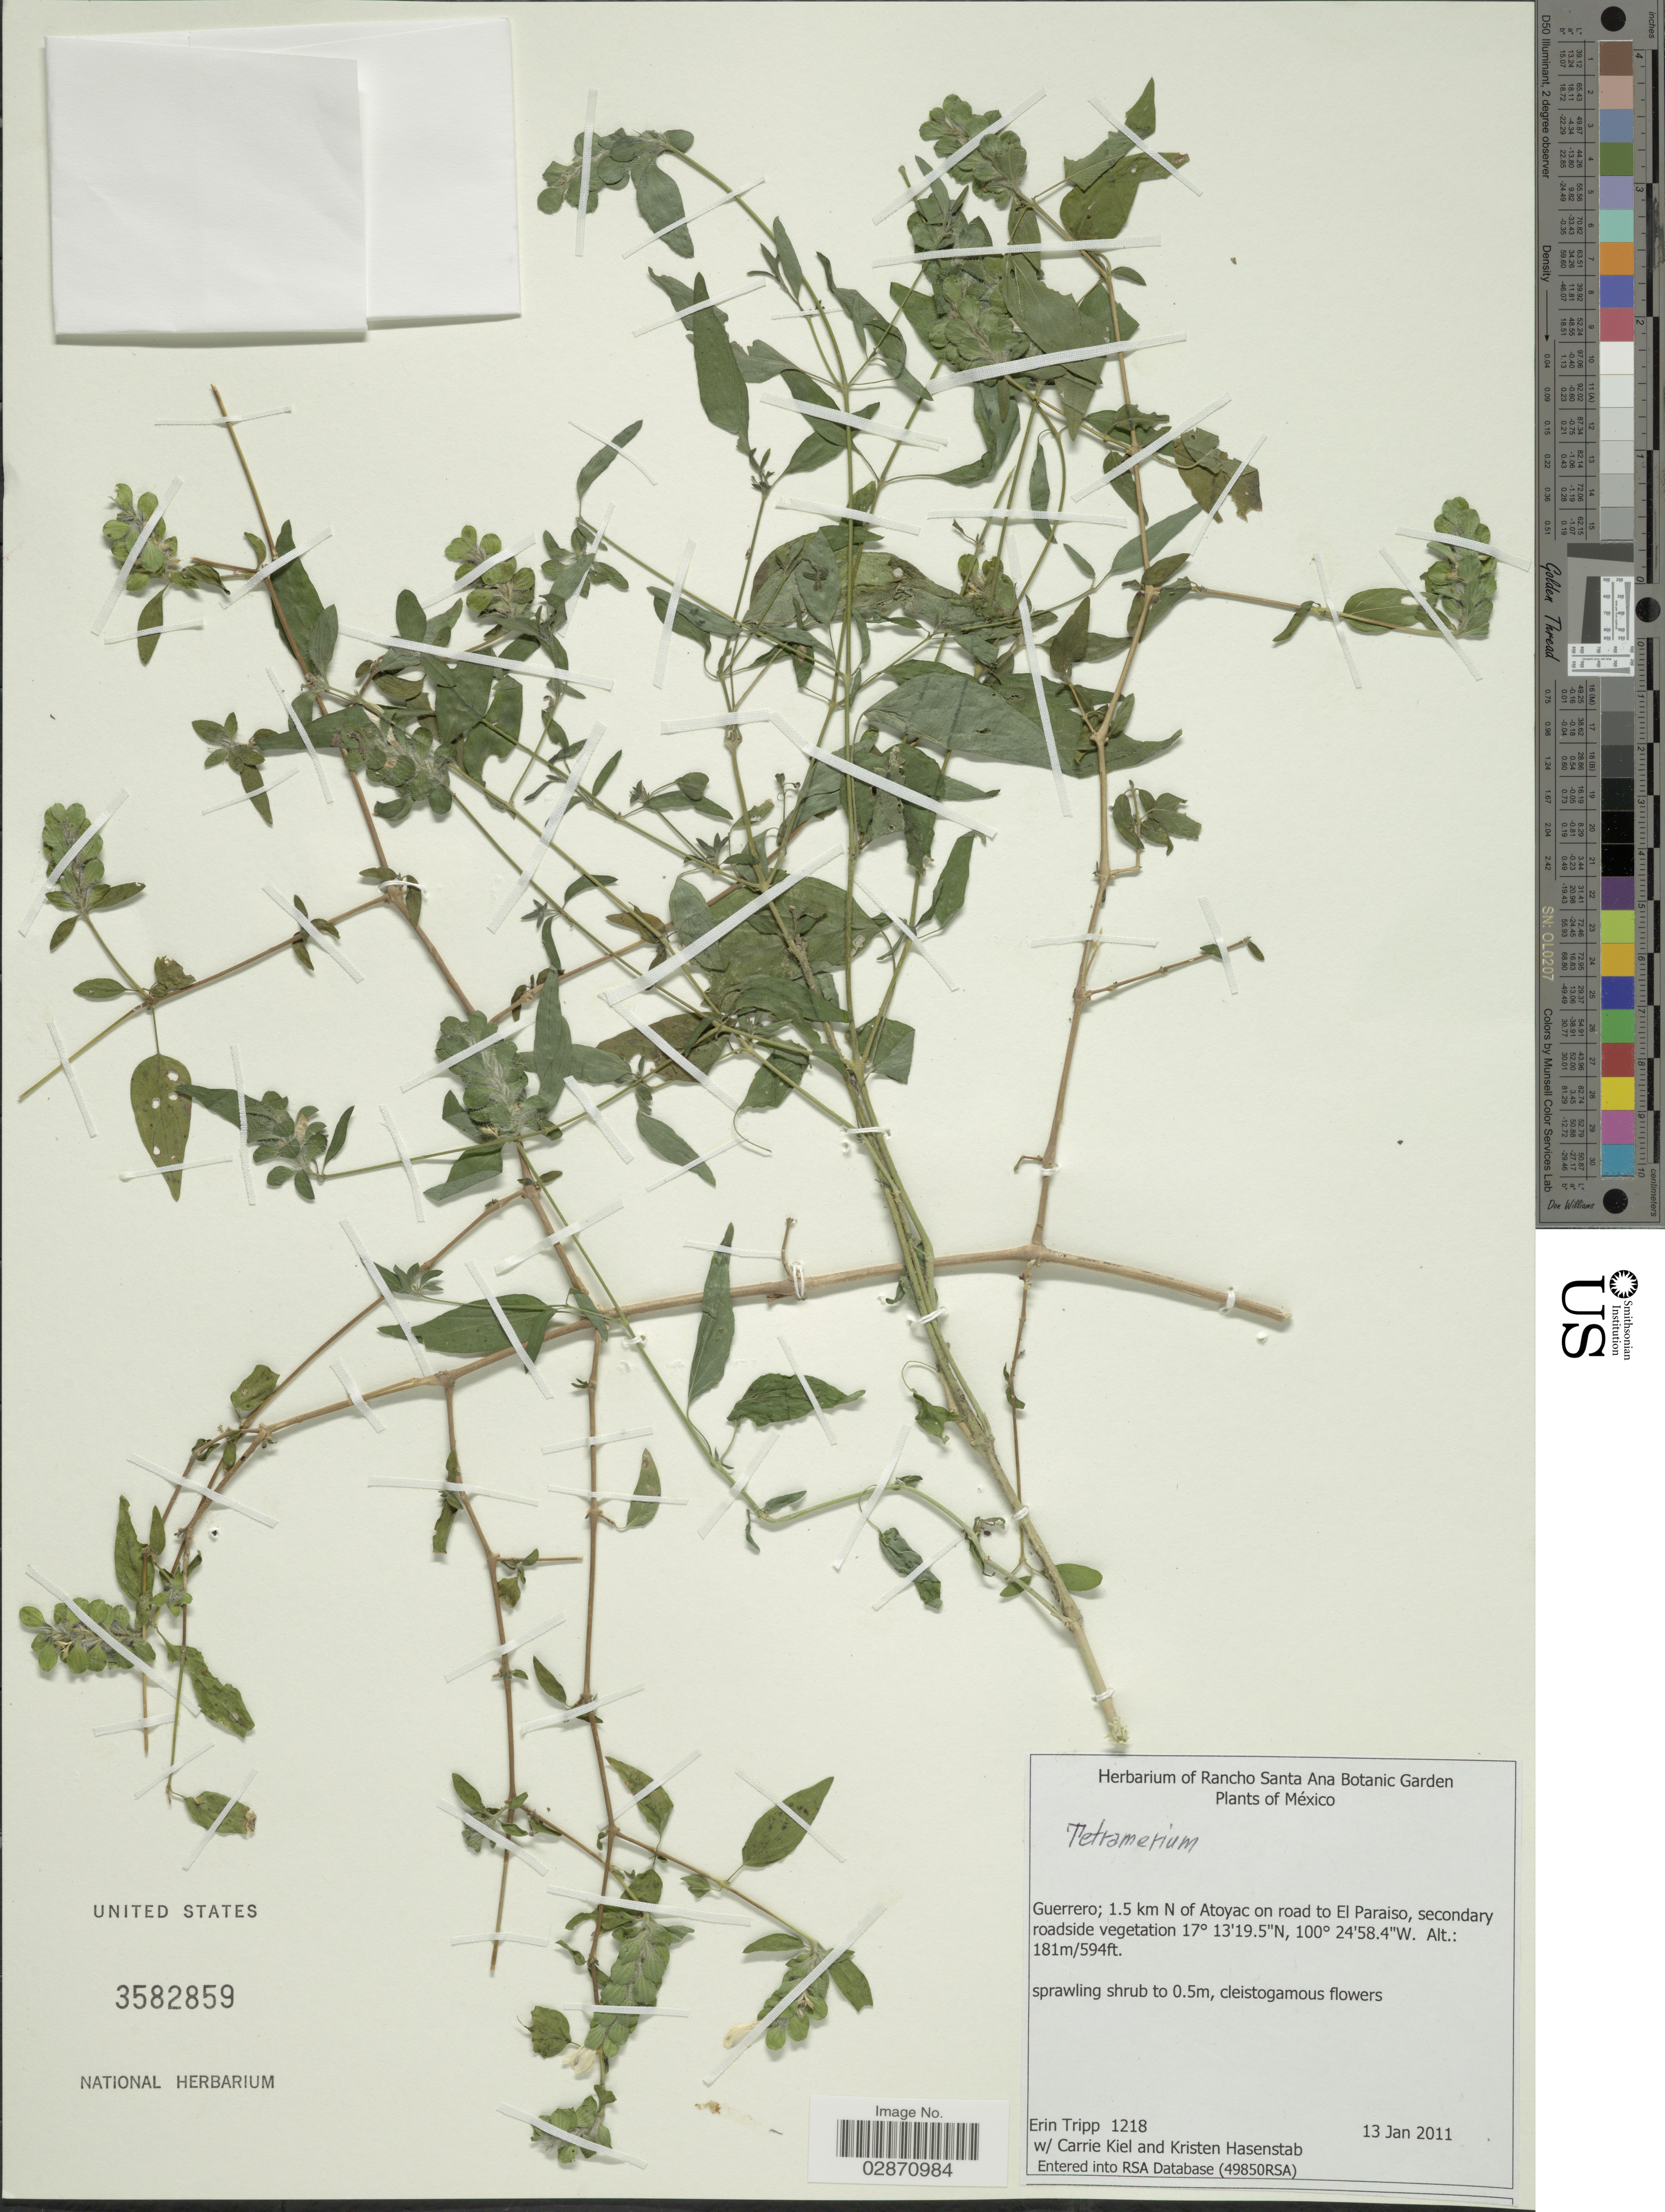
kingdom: Plantae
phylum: Tracheophyta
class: Magnoliopsida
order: Lamiales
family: Acanthaceae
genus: Tetramerium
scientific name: Tetramerium sp.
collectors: E. Tripp, C. Kiel & K. Hasenstab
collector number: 1218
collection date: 2011-01-13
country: Mexico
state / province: Guerrero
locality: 1.5 km N of Atoyac on road to El Paraiso.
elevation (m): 181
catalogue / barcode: US 3582859